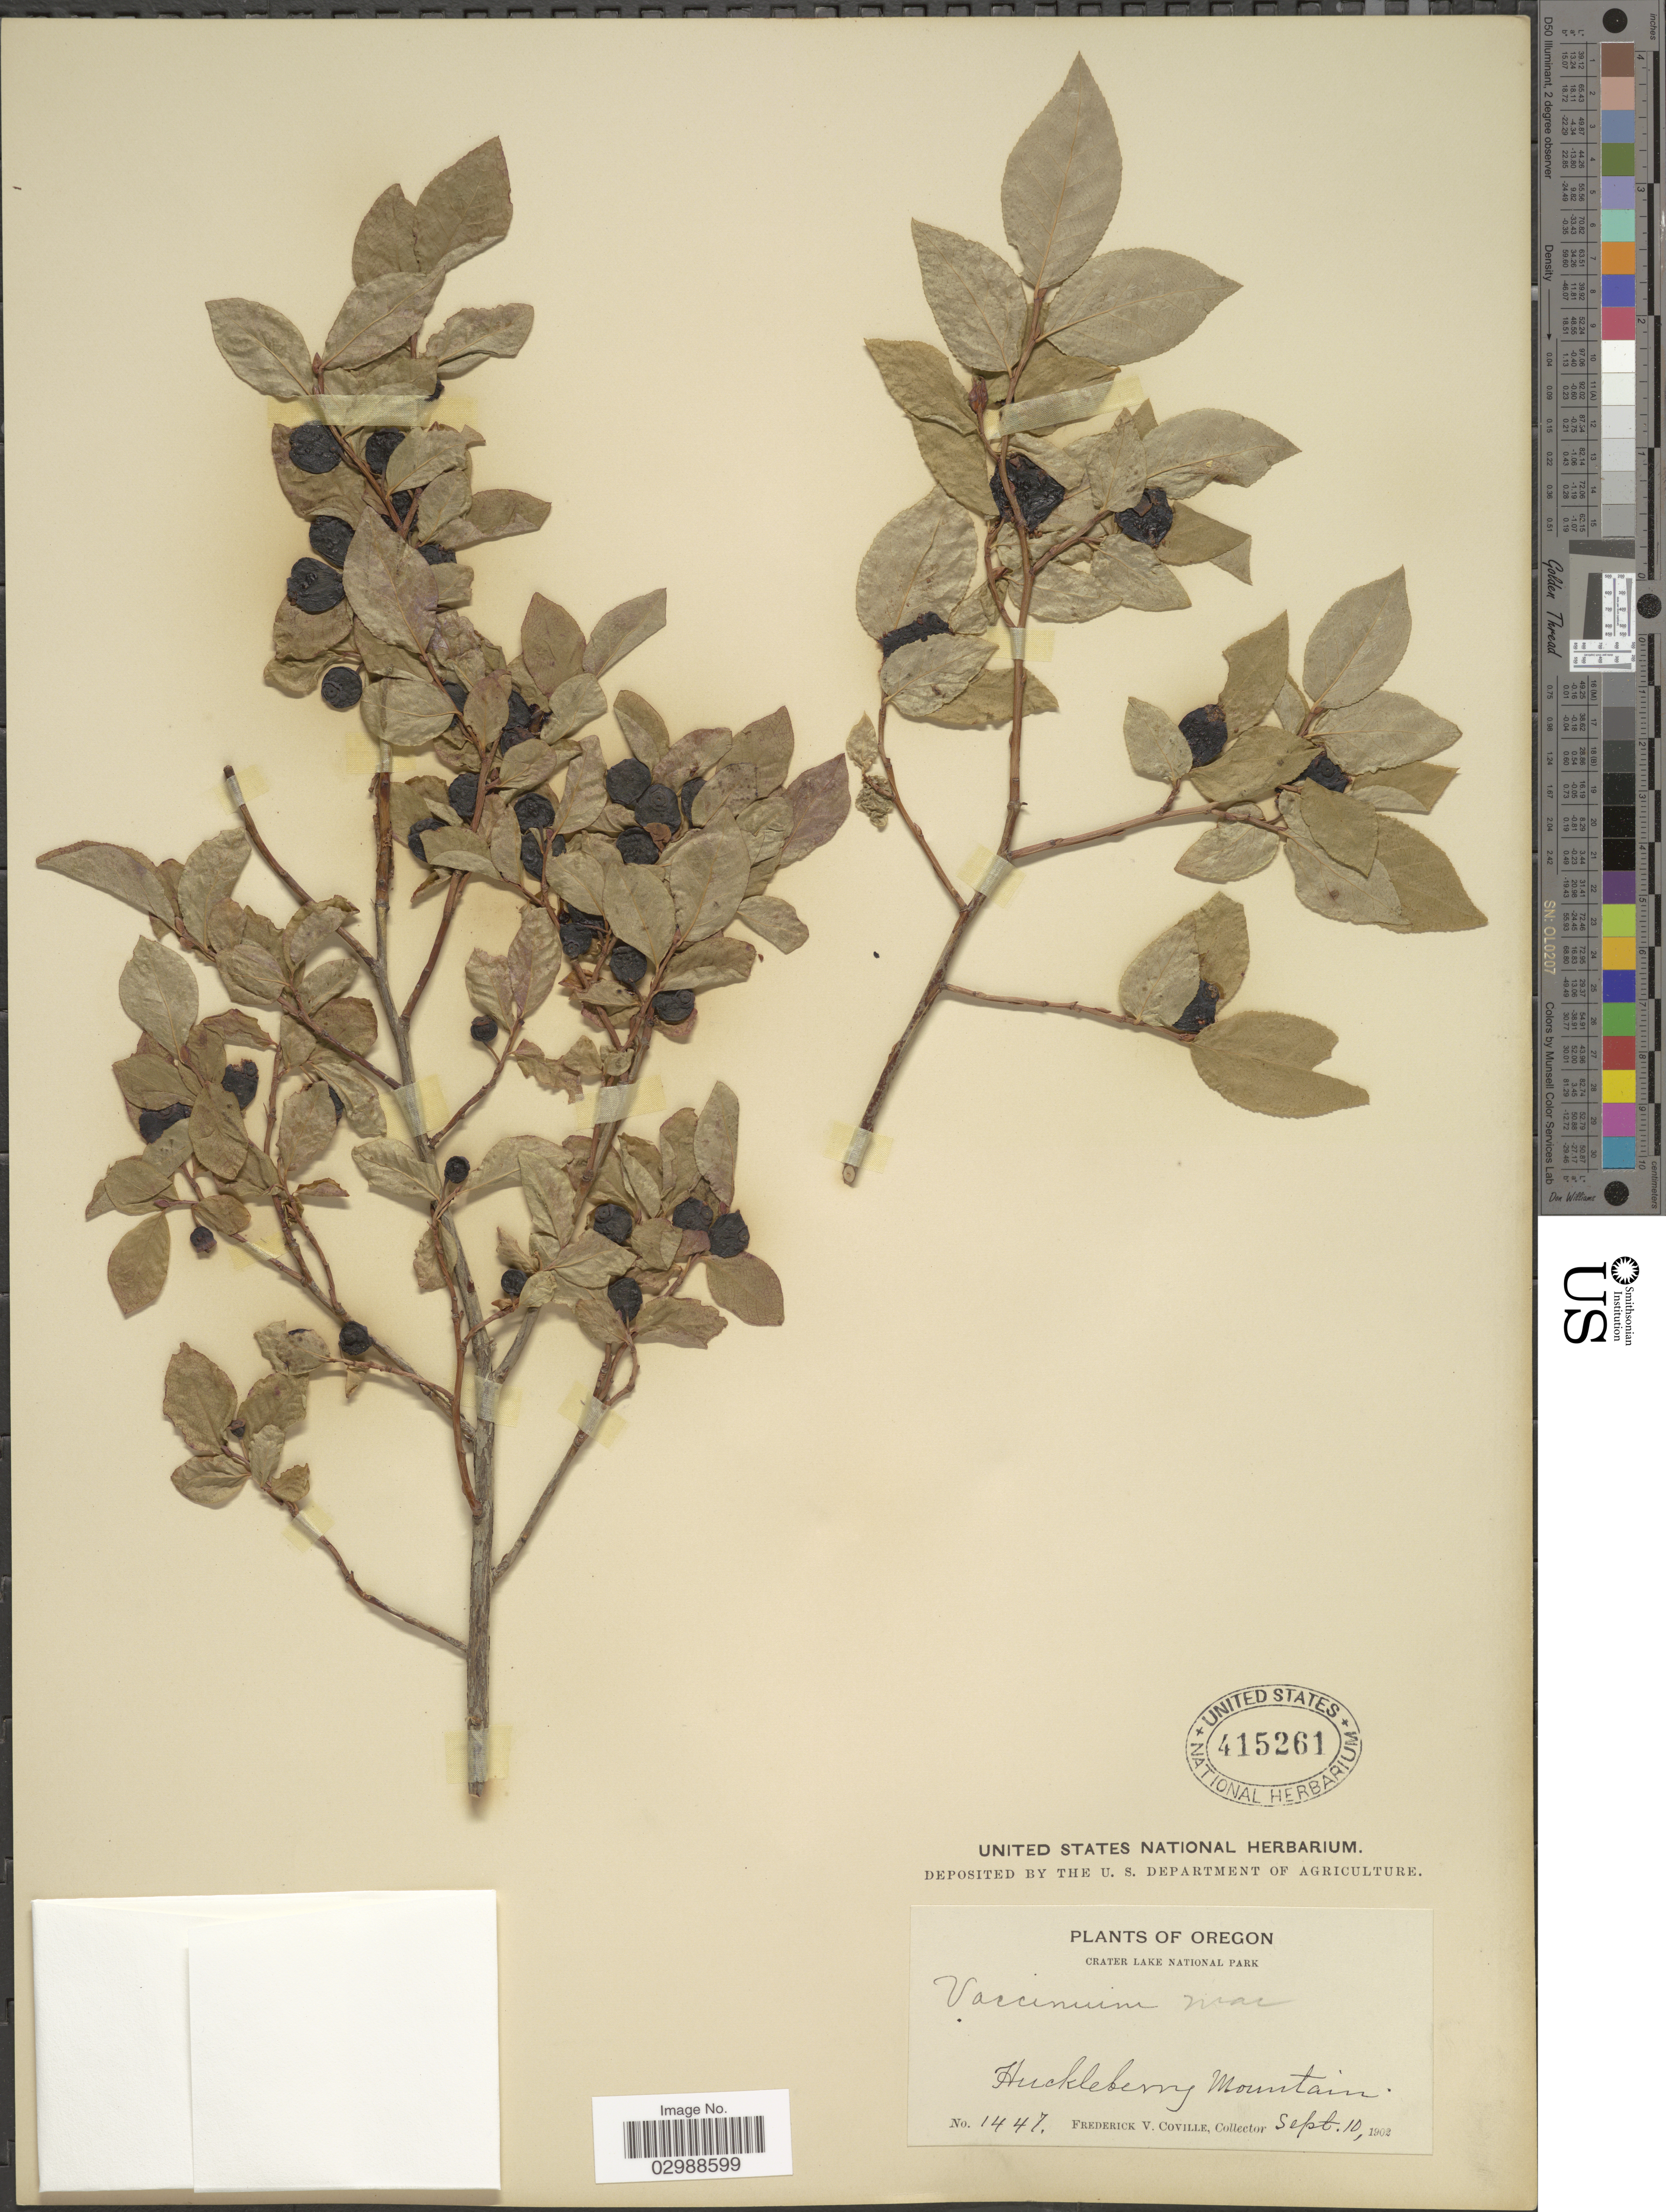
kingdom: Plantae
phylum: Tracheophyta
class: Magnoliopsida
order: Ericales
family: Ericaceae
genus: Vaccinium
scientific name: Vaccinium membranaceum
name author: Douglas ex Torr.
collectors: F. V. Coville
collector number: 1447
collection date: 1902-09-10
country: United States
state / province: Oregon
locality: Crater Lake National Park, Huckleberry Mountain.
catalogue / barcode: US 415261